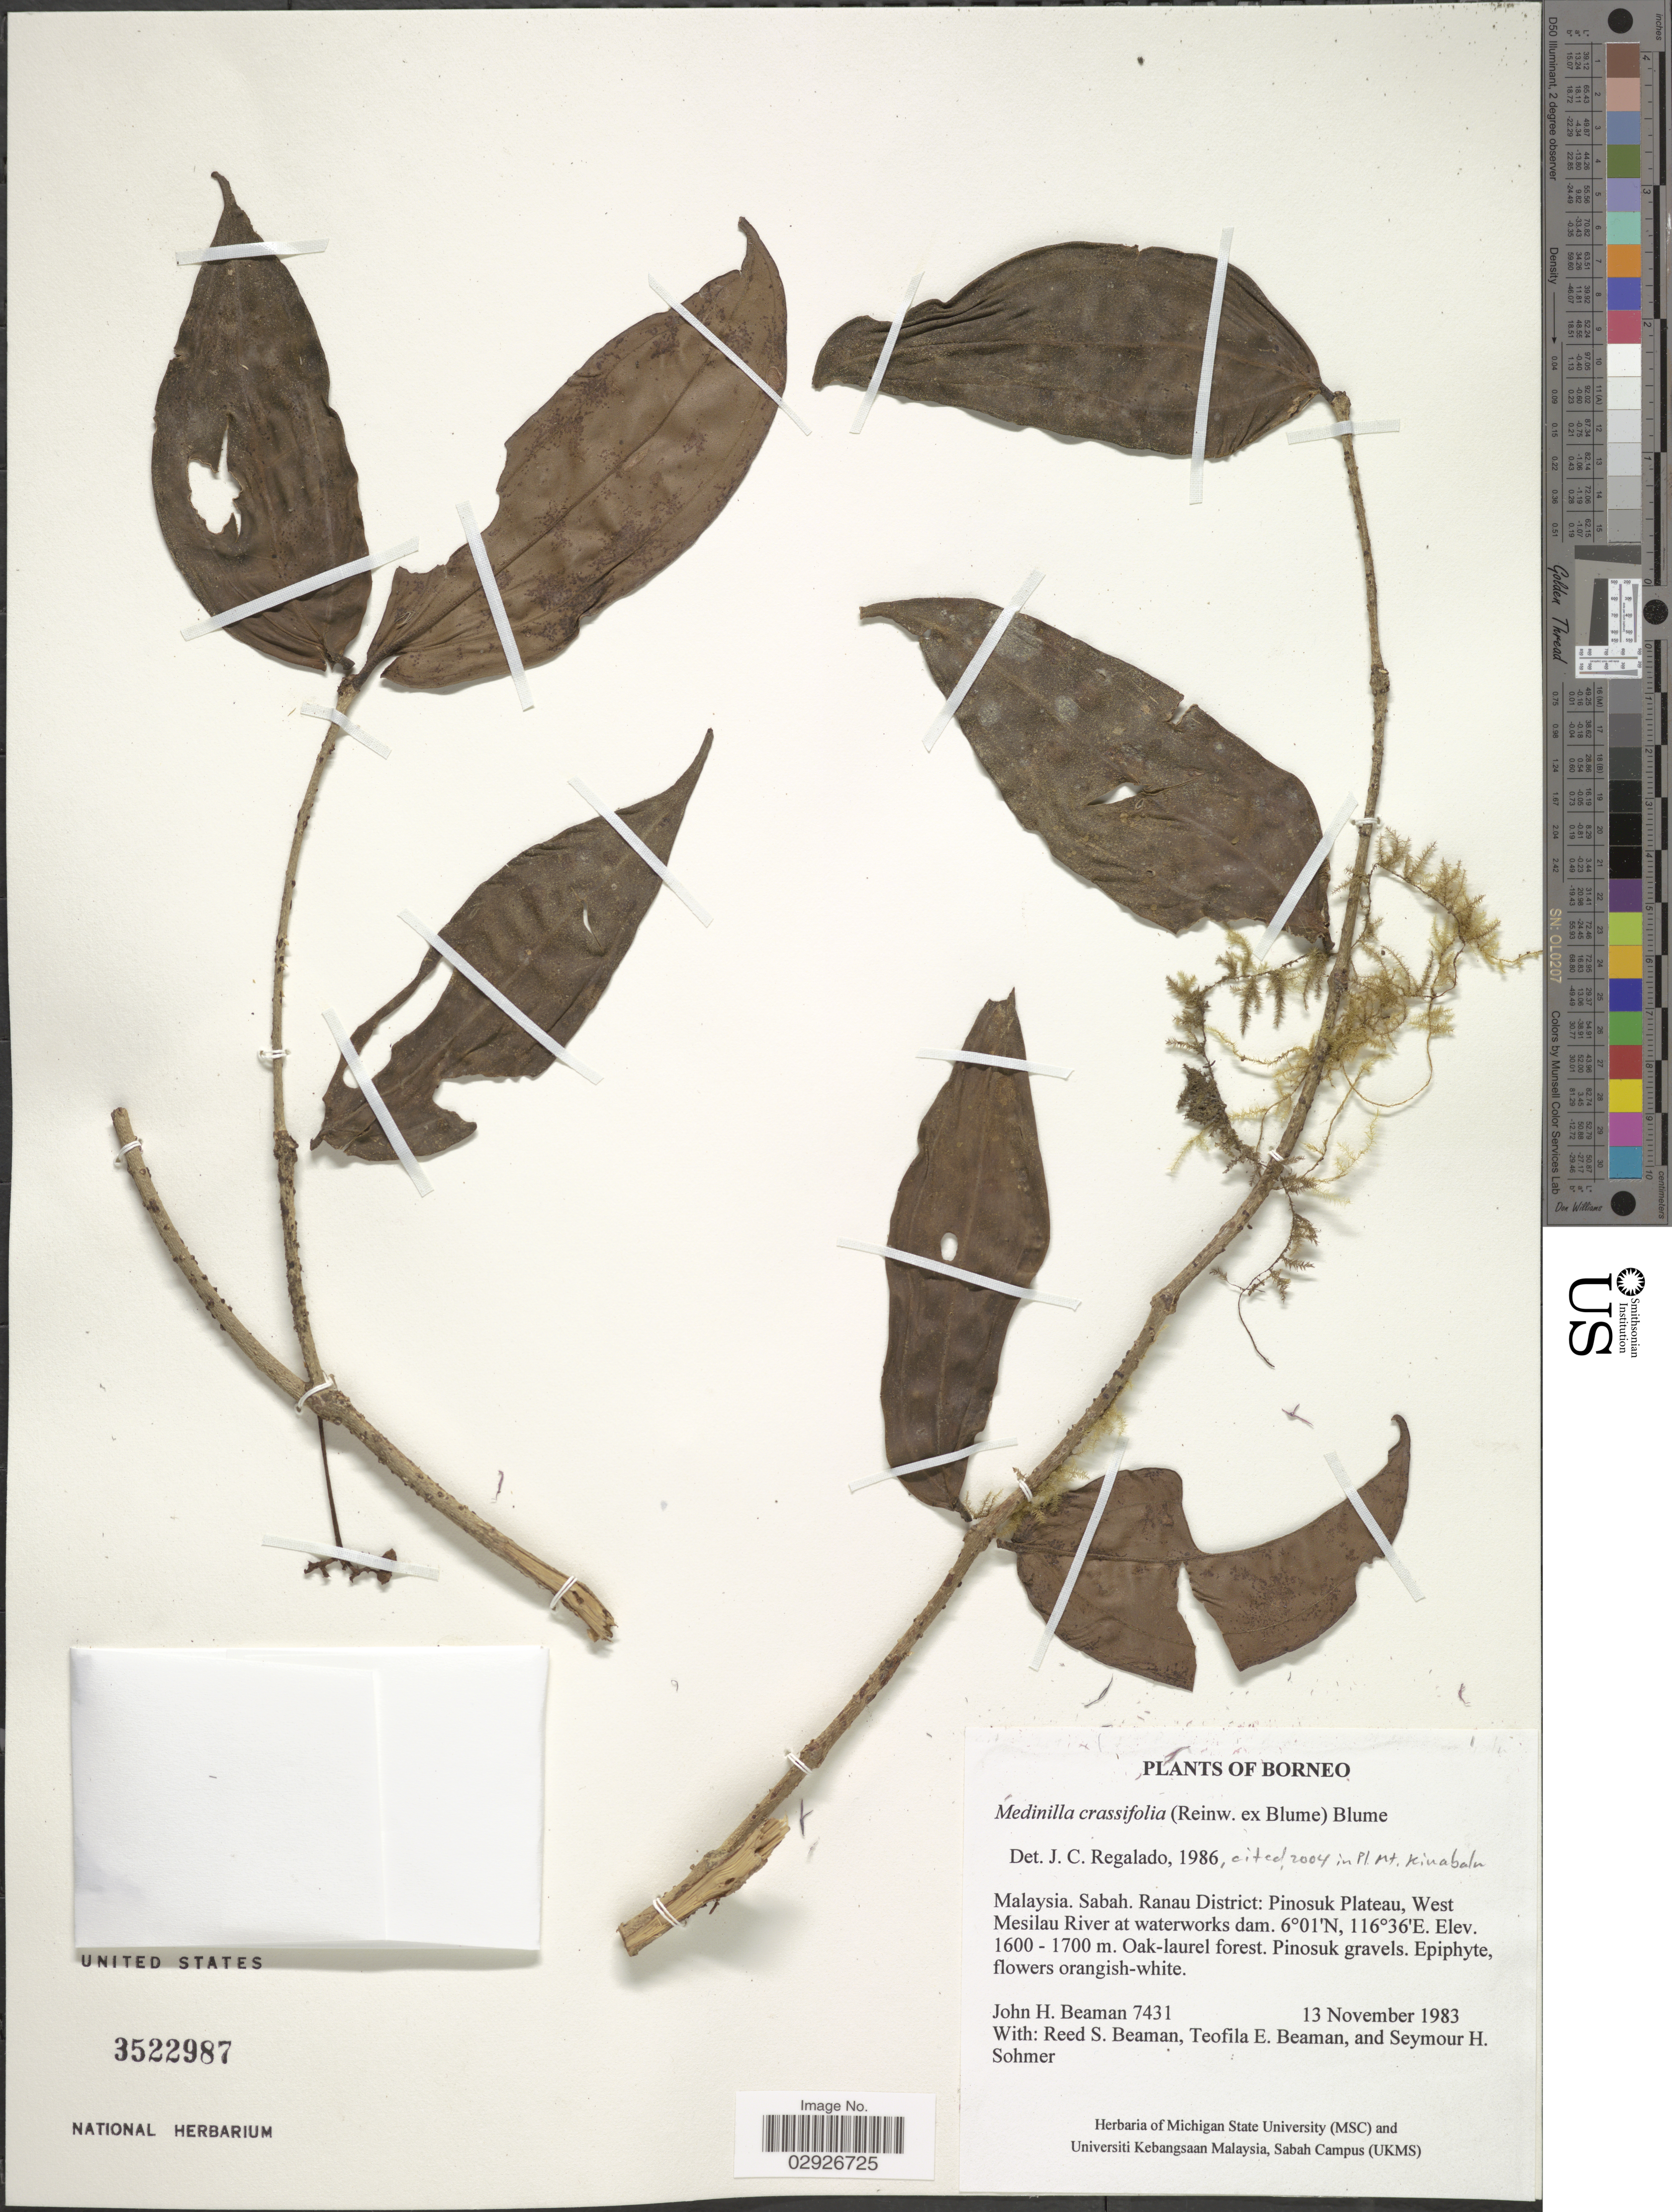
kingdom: Plantae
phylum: Tracheophyta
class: Magnoliopsida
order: Myrtales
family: Melastomataceae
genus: Medinilla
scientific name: Medinilla crassifolia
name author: Blume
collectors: J. H. Beaman, R. S. Beaman, T. E. Beaman & S. H. Sohmer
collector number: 7431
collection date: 1983-11-13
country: Malaysia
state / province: Sabah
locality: Borneo. Ranau District: Pinosuk Plateau, West Mesilau River at waterworks dam.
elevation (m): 1600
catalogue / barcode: US 3522987